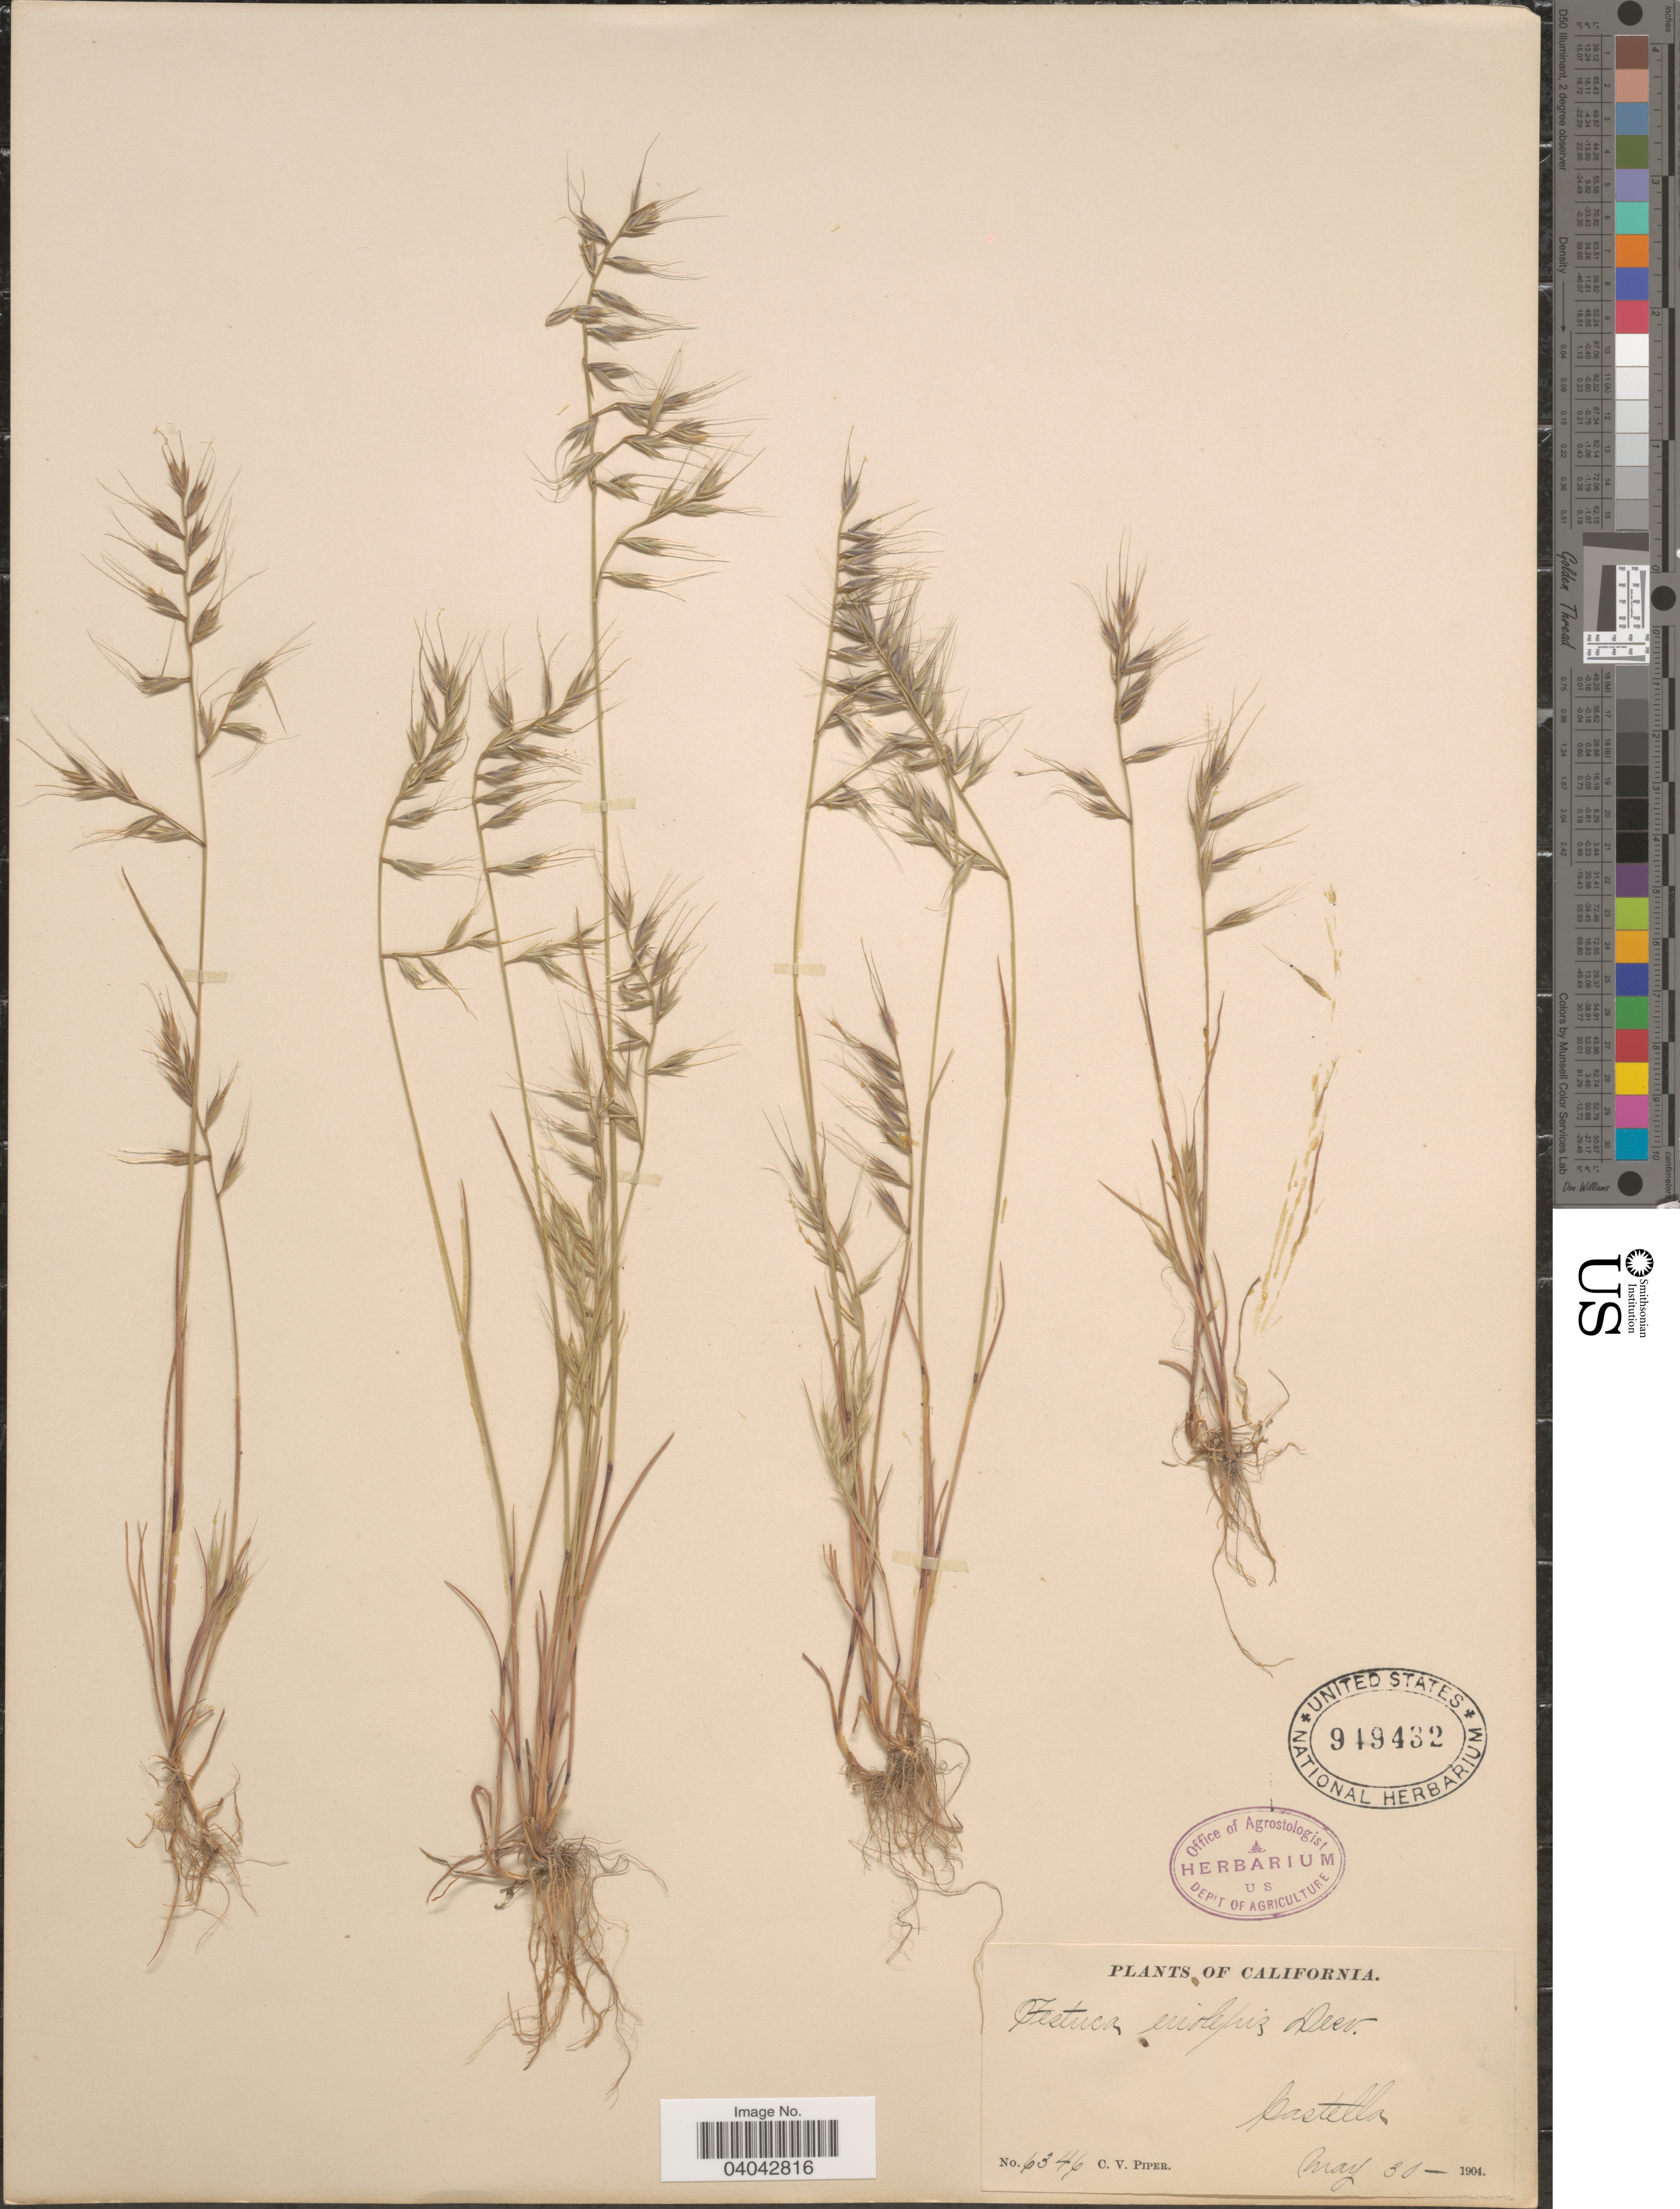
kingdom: Plantae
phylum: Tracheophyta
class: Liliopsida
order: Poales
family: Poaceae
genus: Festuca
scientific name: Festuca microstachys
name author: Nutt.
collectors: C. V. Piper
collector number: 6346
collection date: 1904-05-30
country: United States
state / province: California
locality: Castella.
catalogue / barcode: US 949432